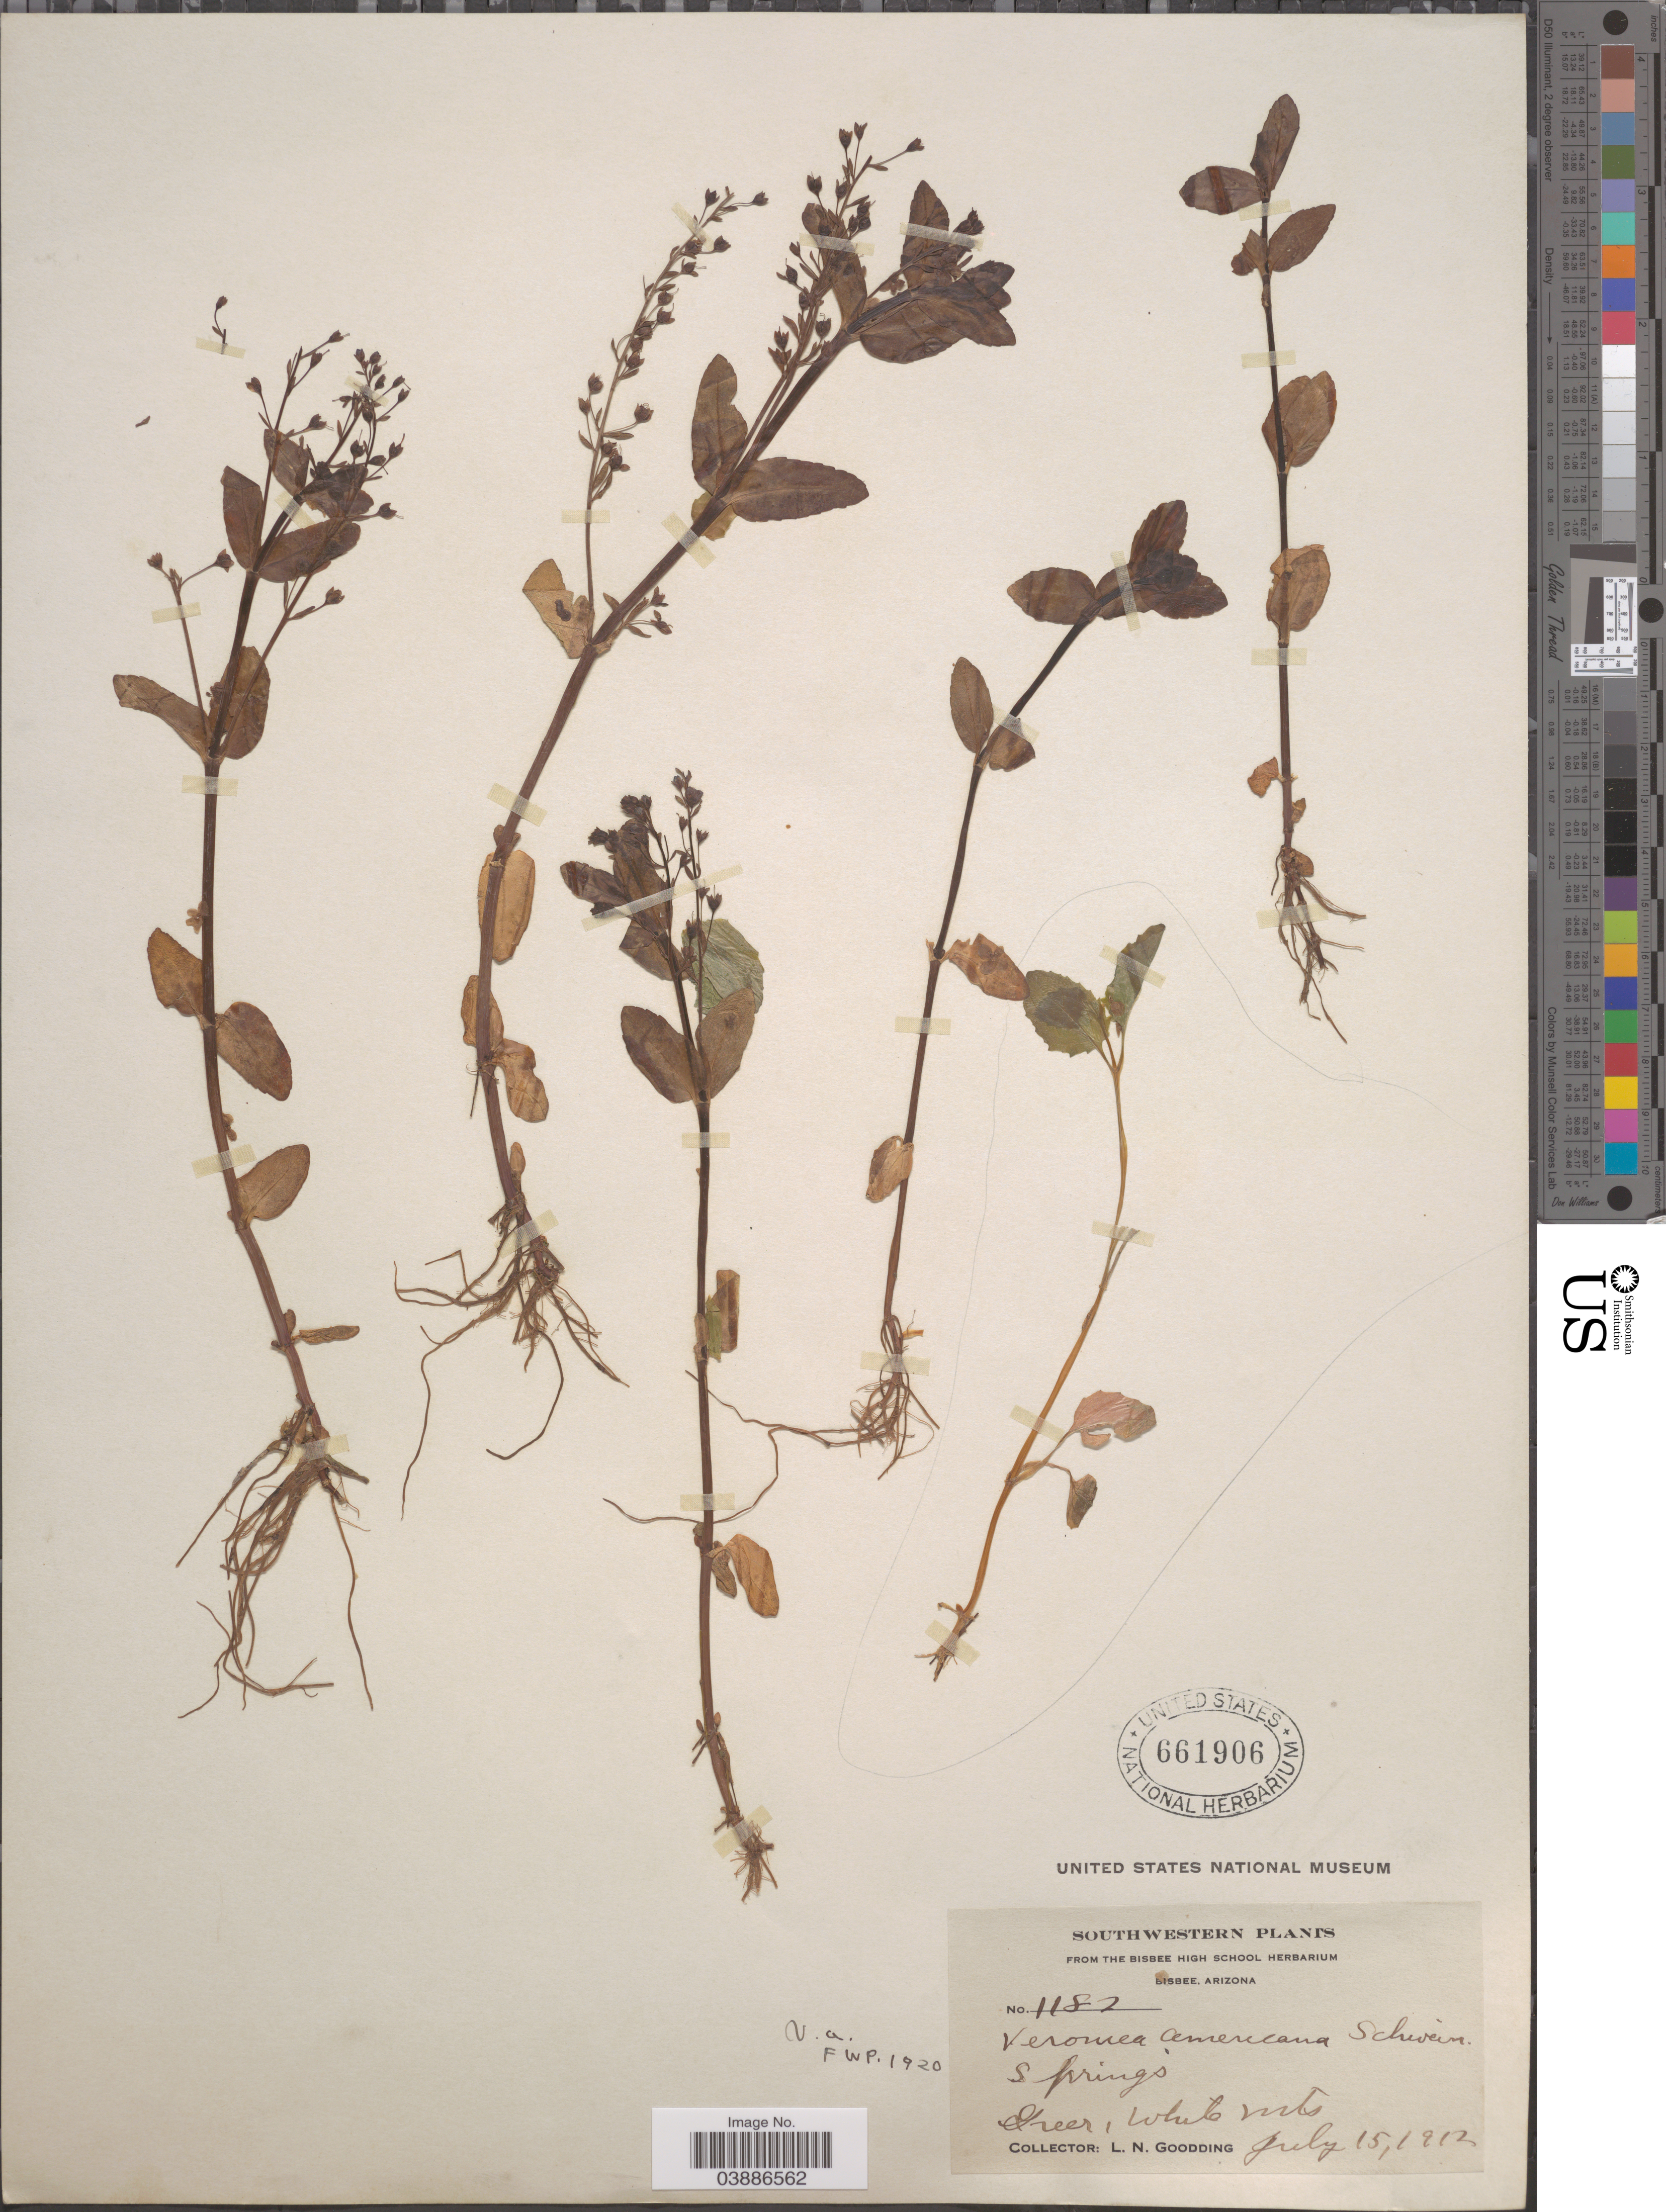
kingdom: Plantae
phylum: Tracheophyta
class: Magnoliopsida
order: Lamiales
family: Plantaginaceae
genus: Veronica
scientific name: Veronica americana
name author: Schwein. ex Benth.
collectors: L. N. Goodding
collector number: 1182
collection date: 1912-07-15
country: United States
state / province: Arizona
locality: Southwestern. Springs. Greer, White Mts.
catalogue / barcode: US 661906